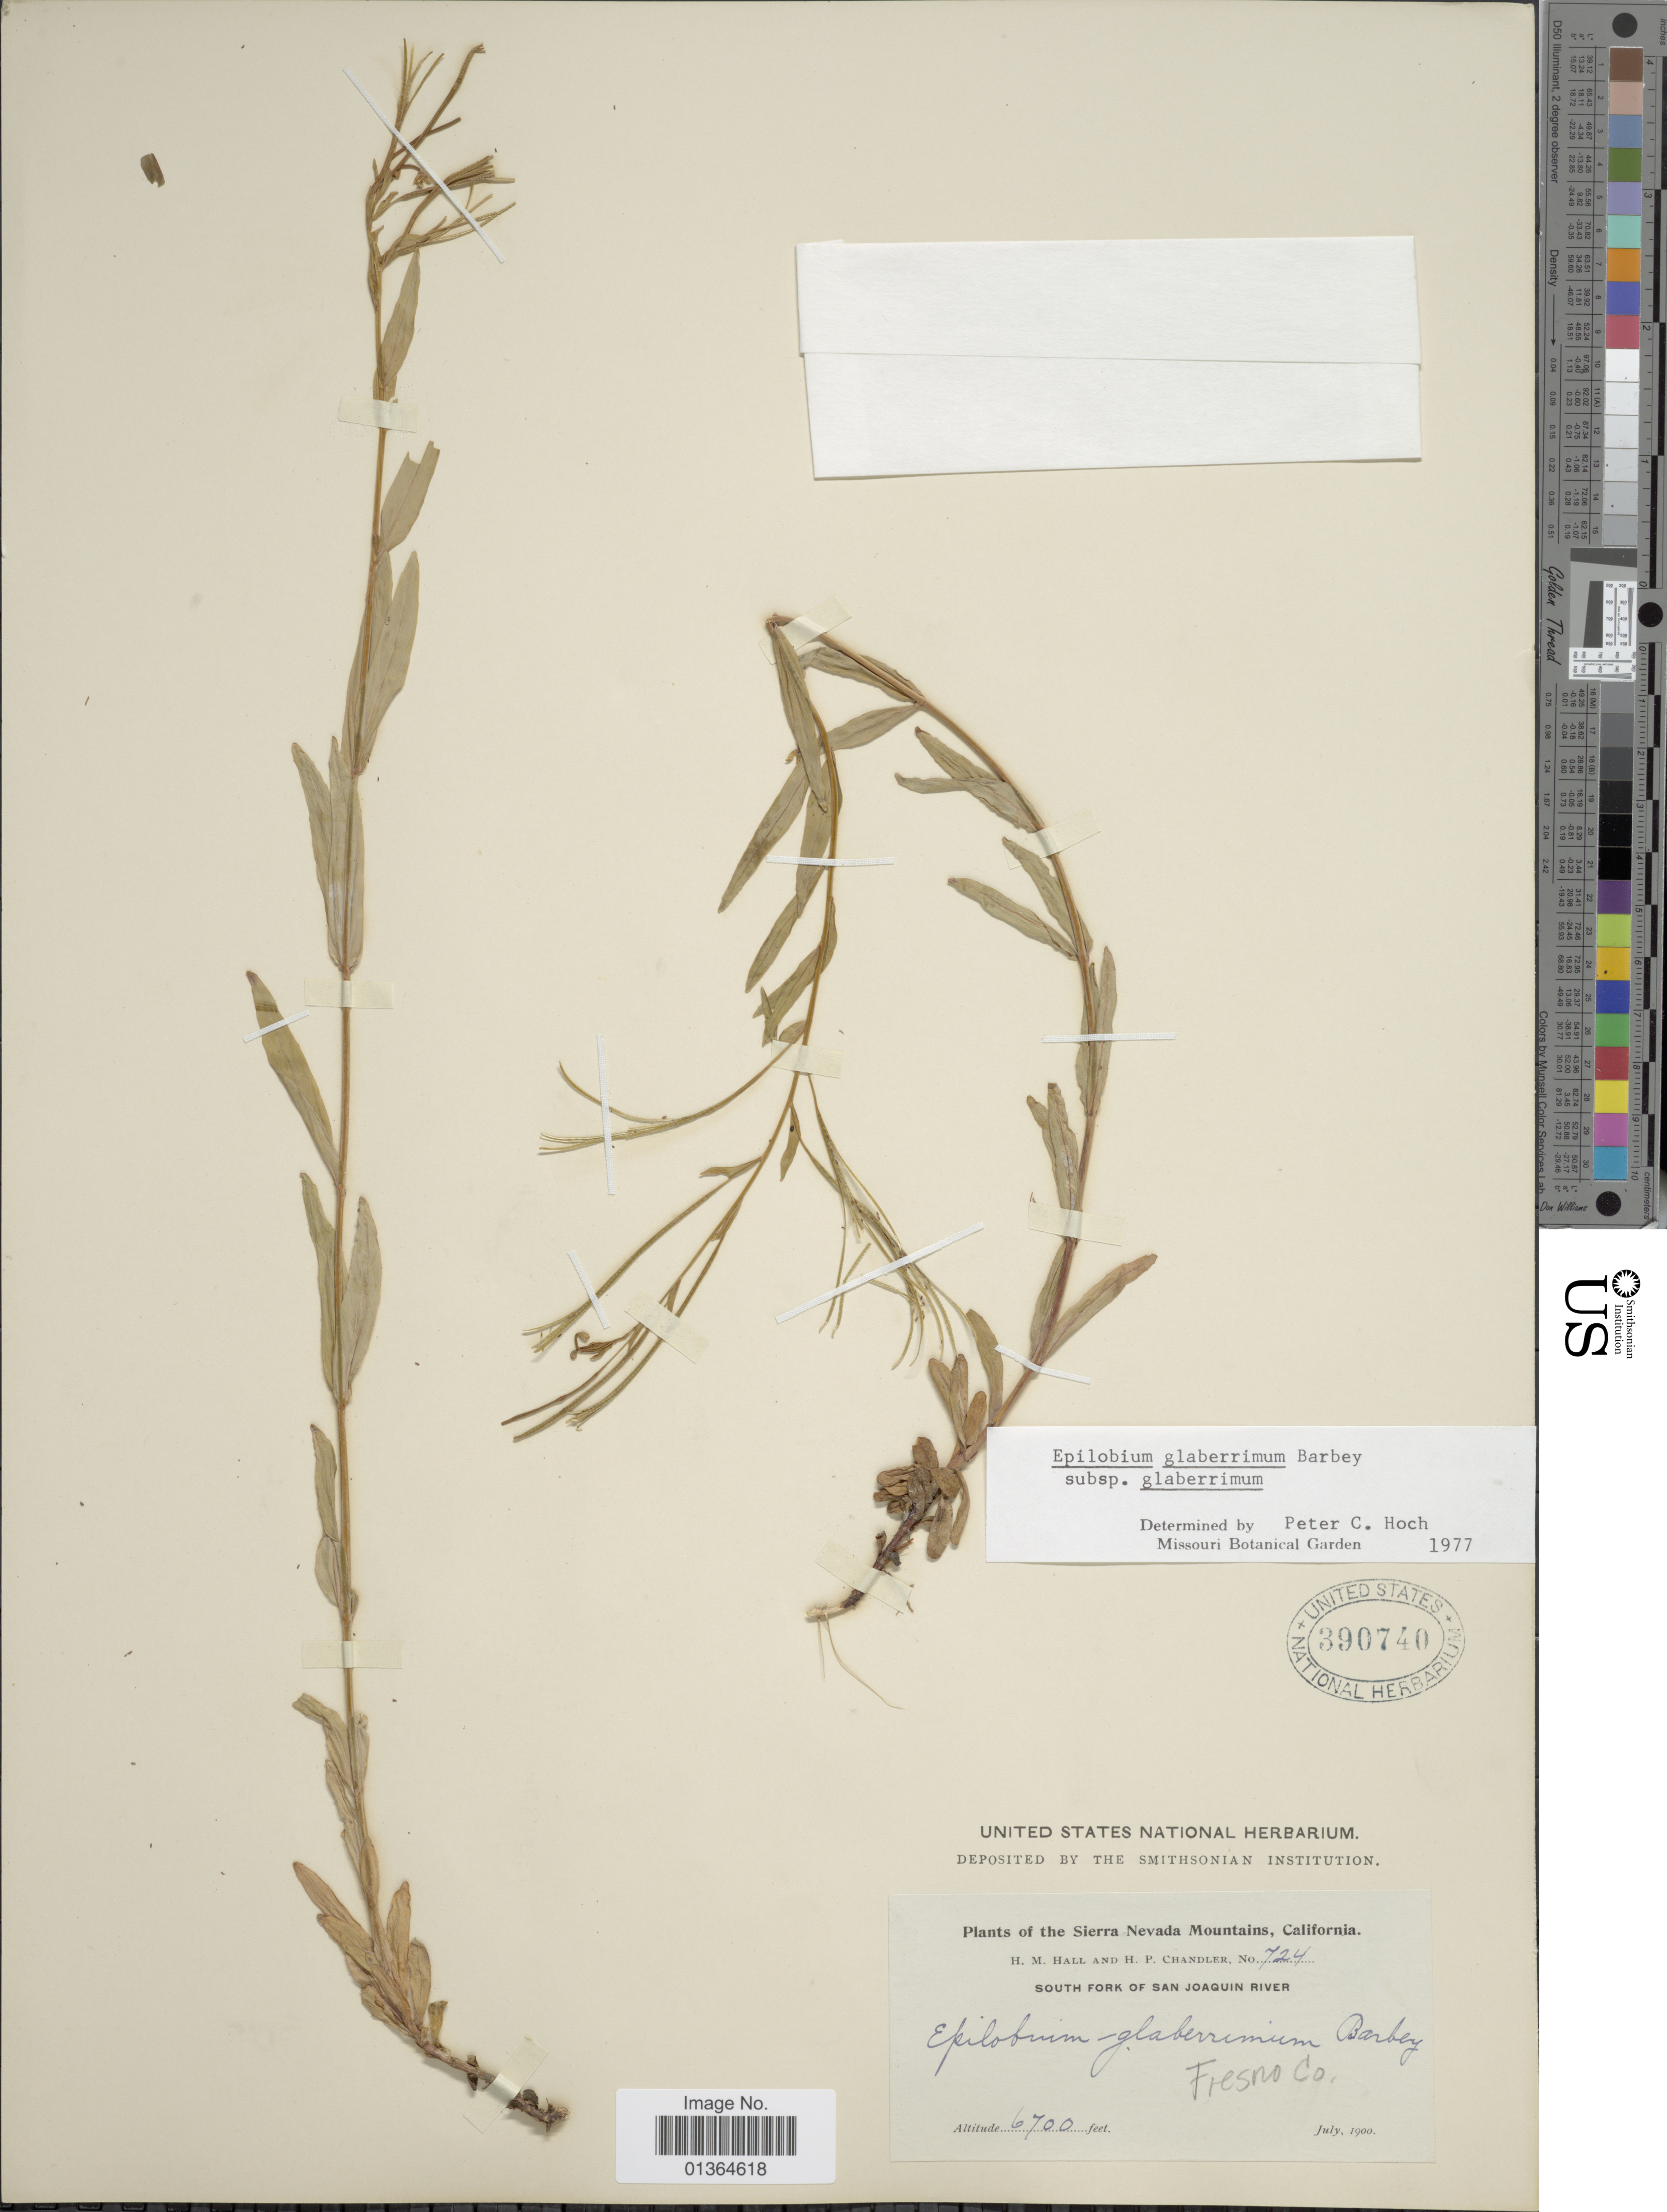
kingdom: Plantae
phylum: Tracheophyta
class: Magnoliopsida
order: Myrtales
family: Onagraceae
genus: Epilobium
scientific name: Epilobium glaberrimum subsp. glaberrimum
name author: Barbey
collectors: H. M. Hall & H. Chandler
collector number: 724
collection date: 1900-07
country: United States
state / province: California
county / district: Fresno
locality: Sierra Nevada Mountains. South Fork of San Joaquin River. Fresno Co.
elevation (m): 2042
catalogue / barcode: US 390740